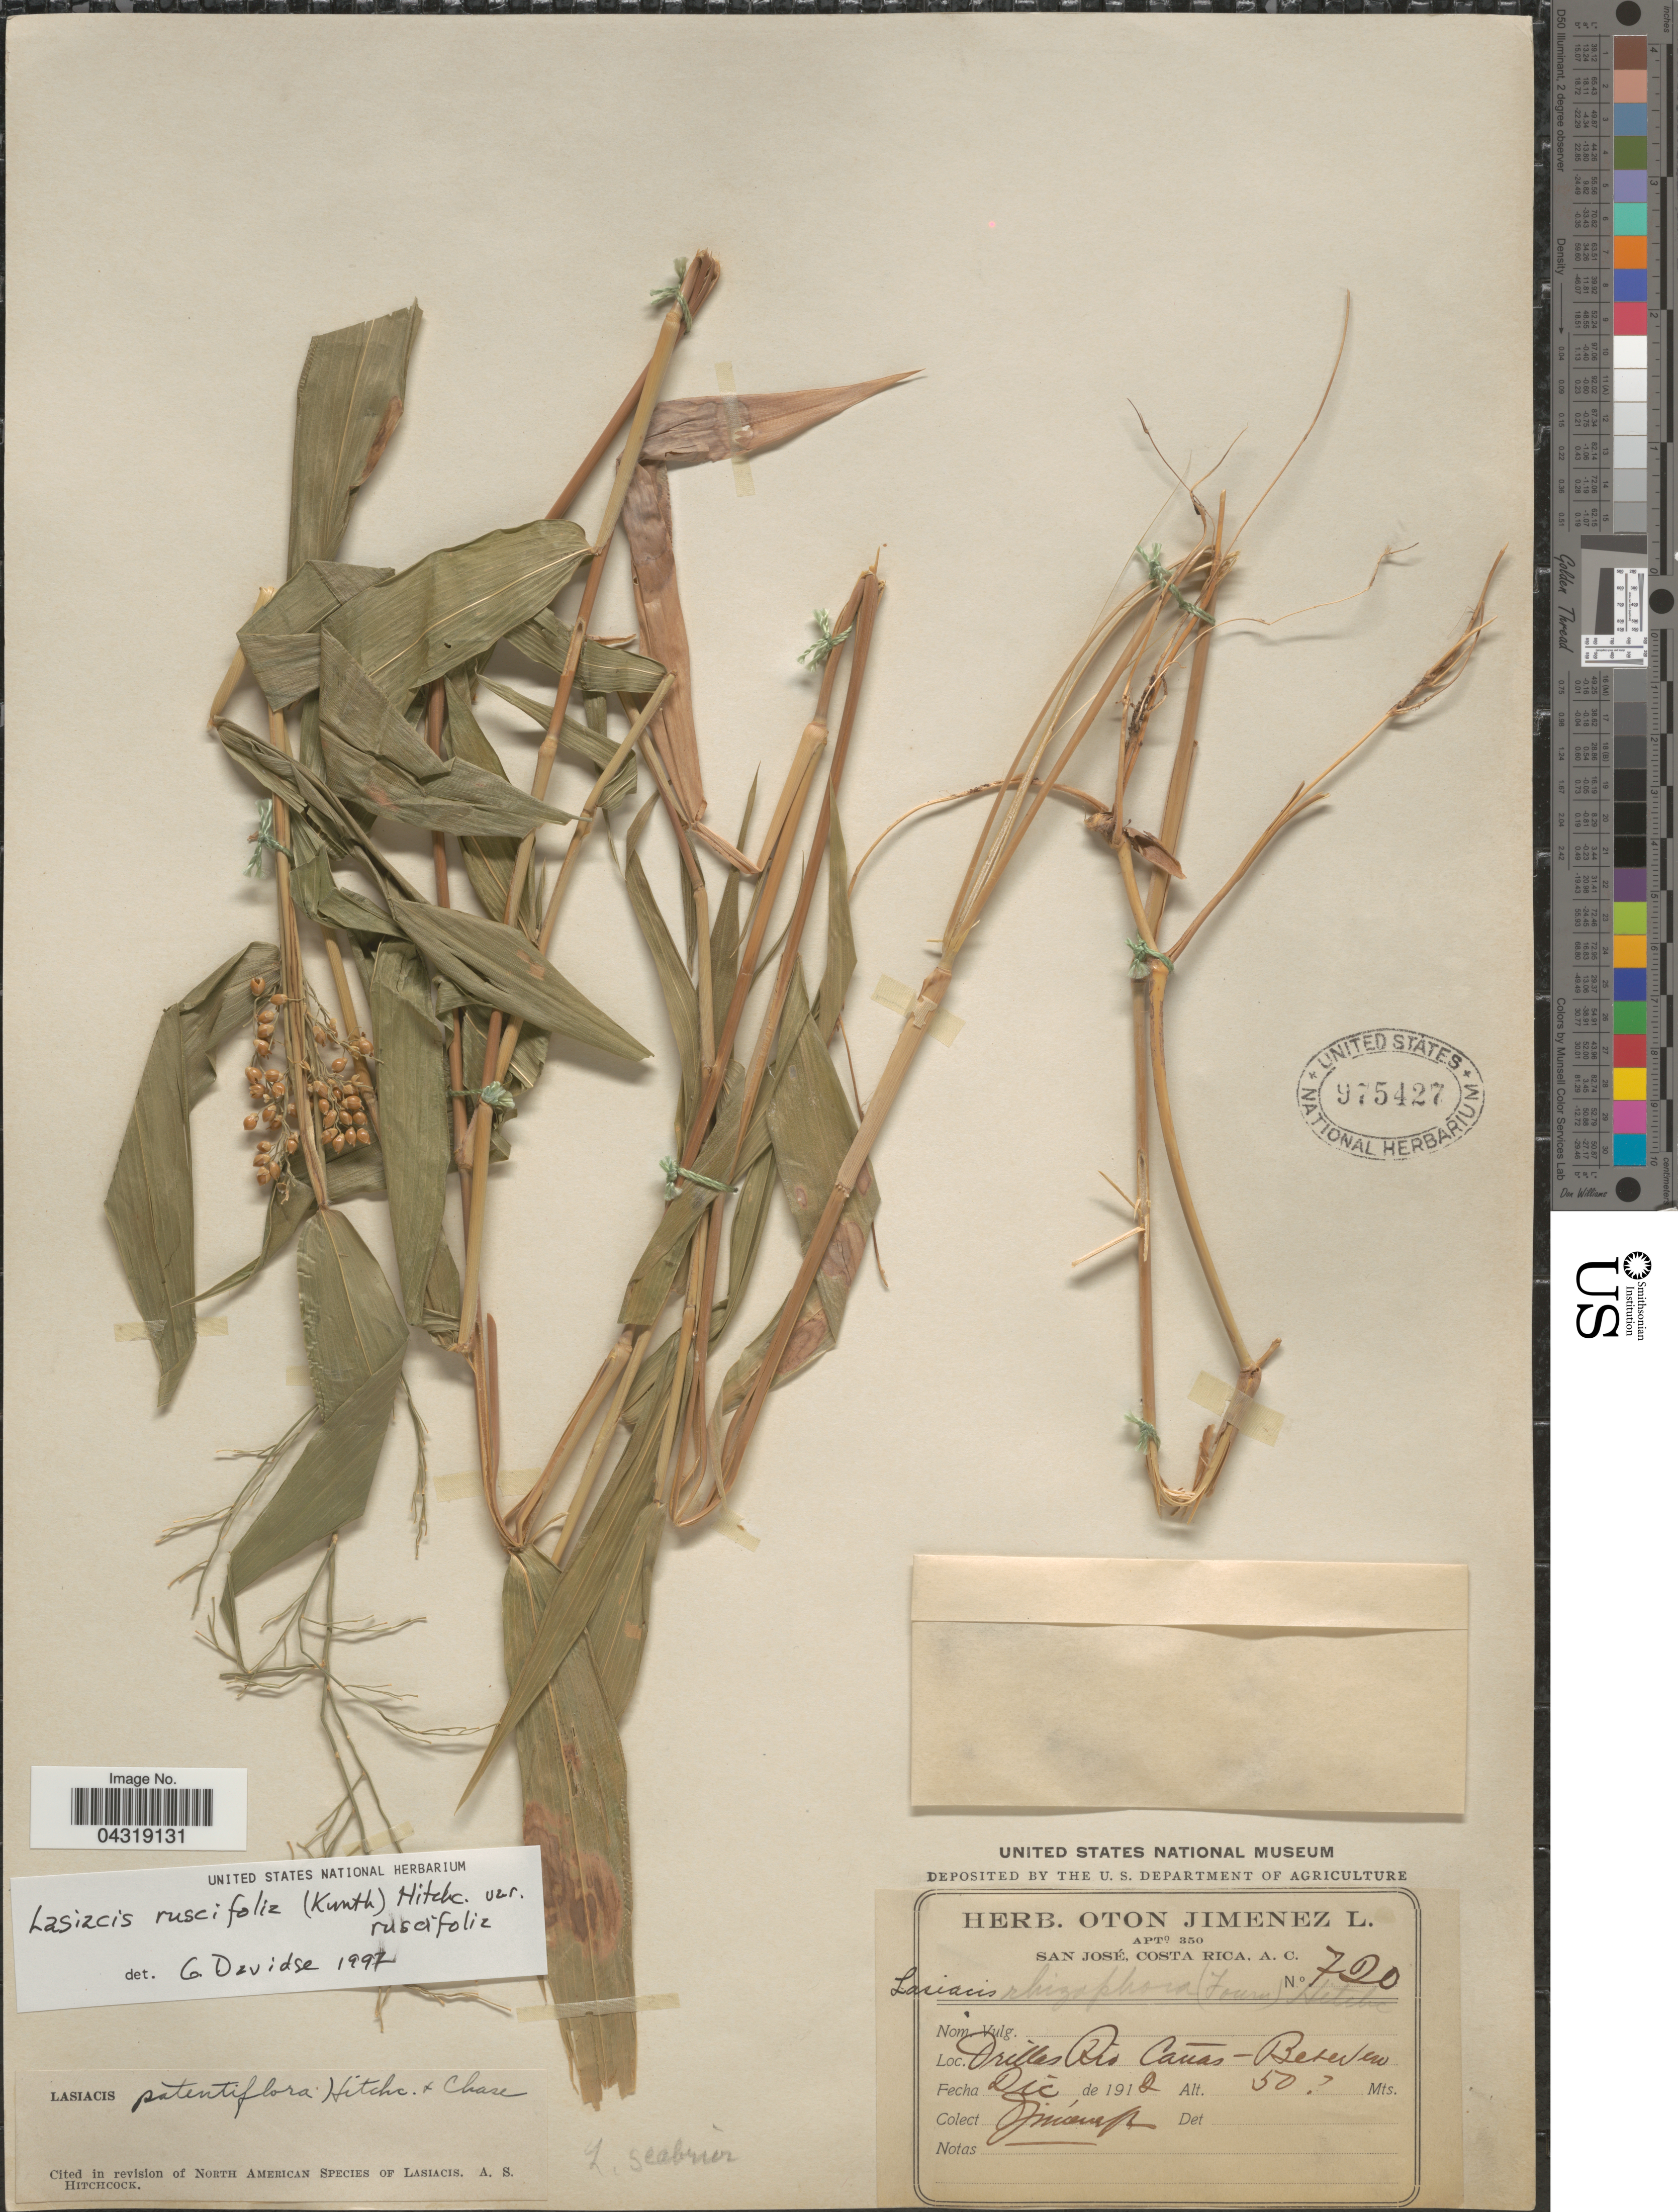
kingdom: Plantae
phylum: Tracheophyta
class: Liliopsida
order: Poales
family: Poaceae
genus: Lasiacis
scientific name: Lasiacis ruscifolia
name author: (Kunth) Hitchc.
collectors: O. Jiménez L.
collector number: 720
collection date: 1912-12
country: Costa Rica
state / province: San José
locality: Orillas Río Cañas - Bebedero.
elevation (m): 50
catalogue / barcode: US 975427